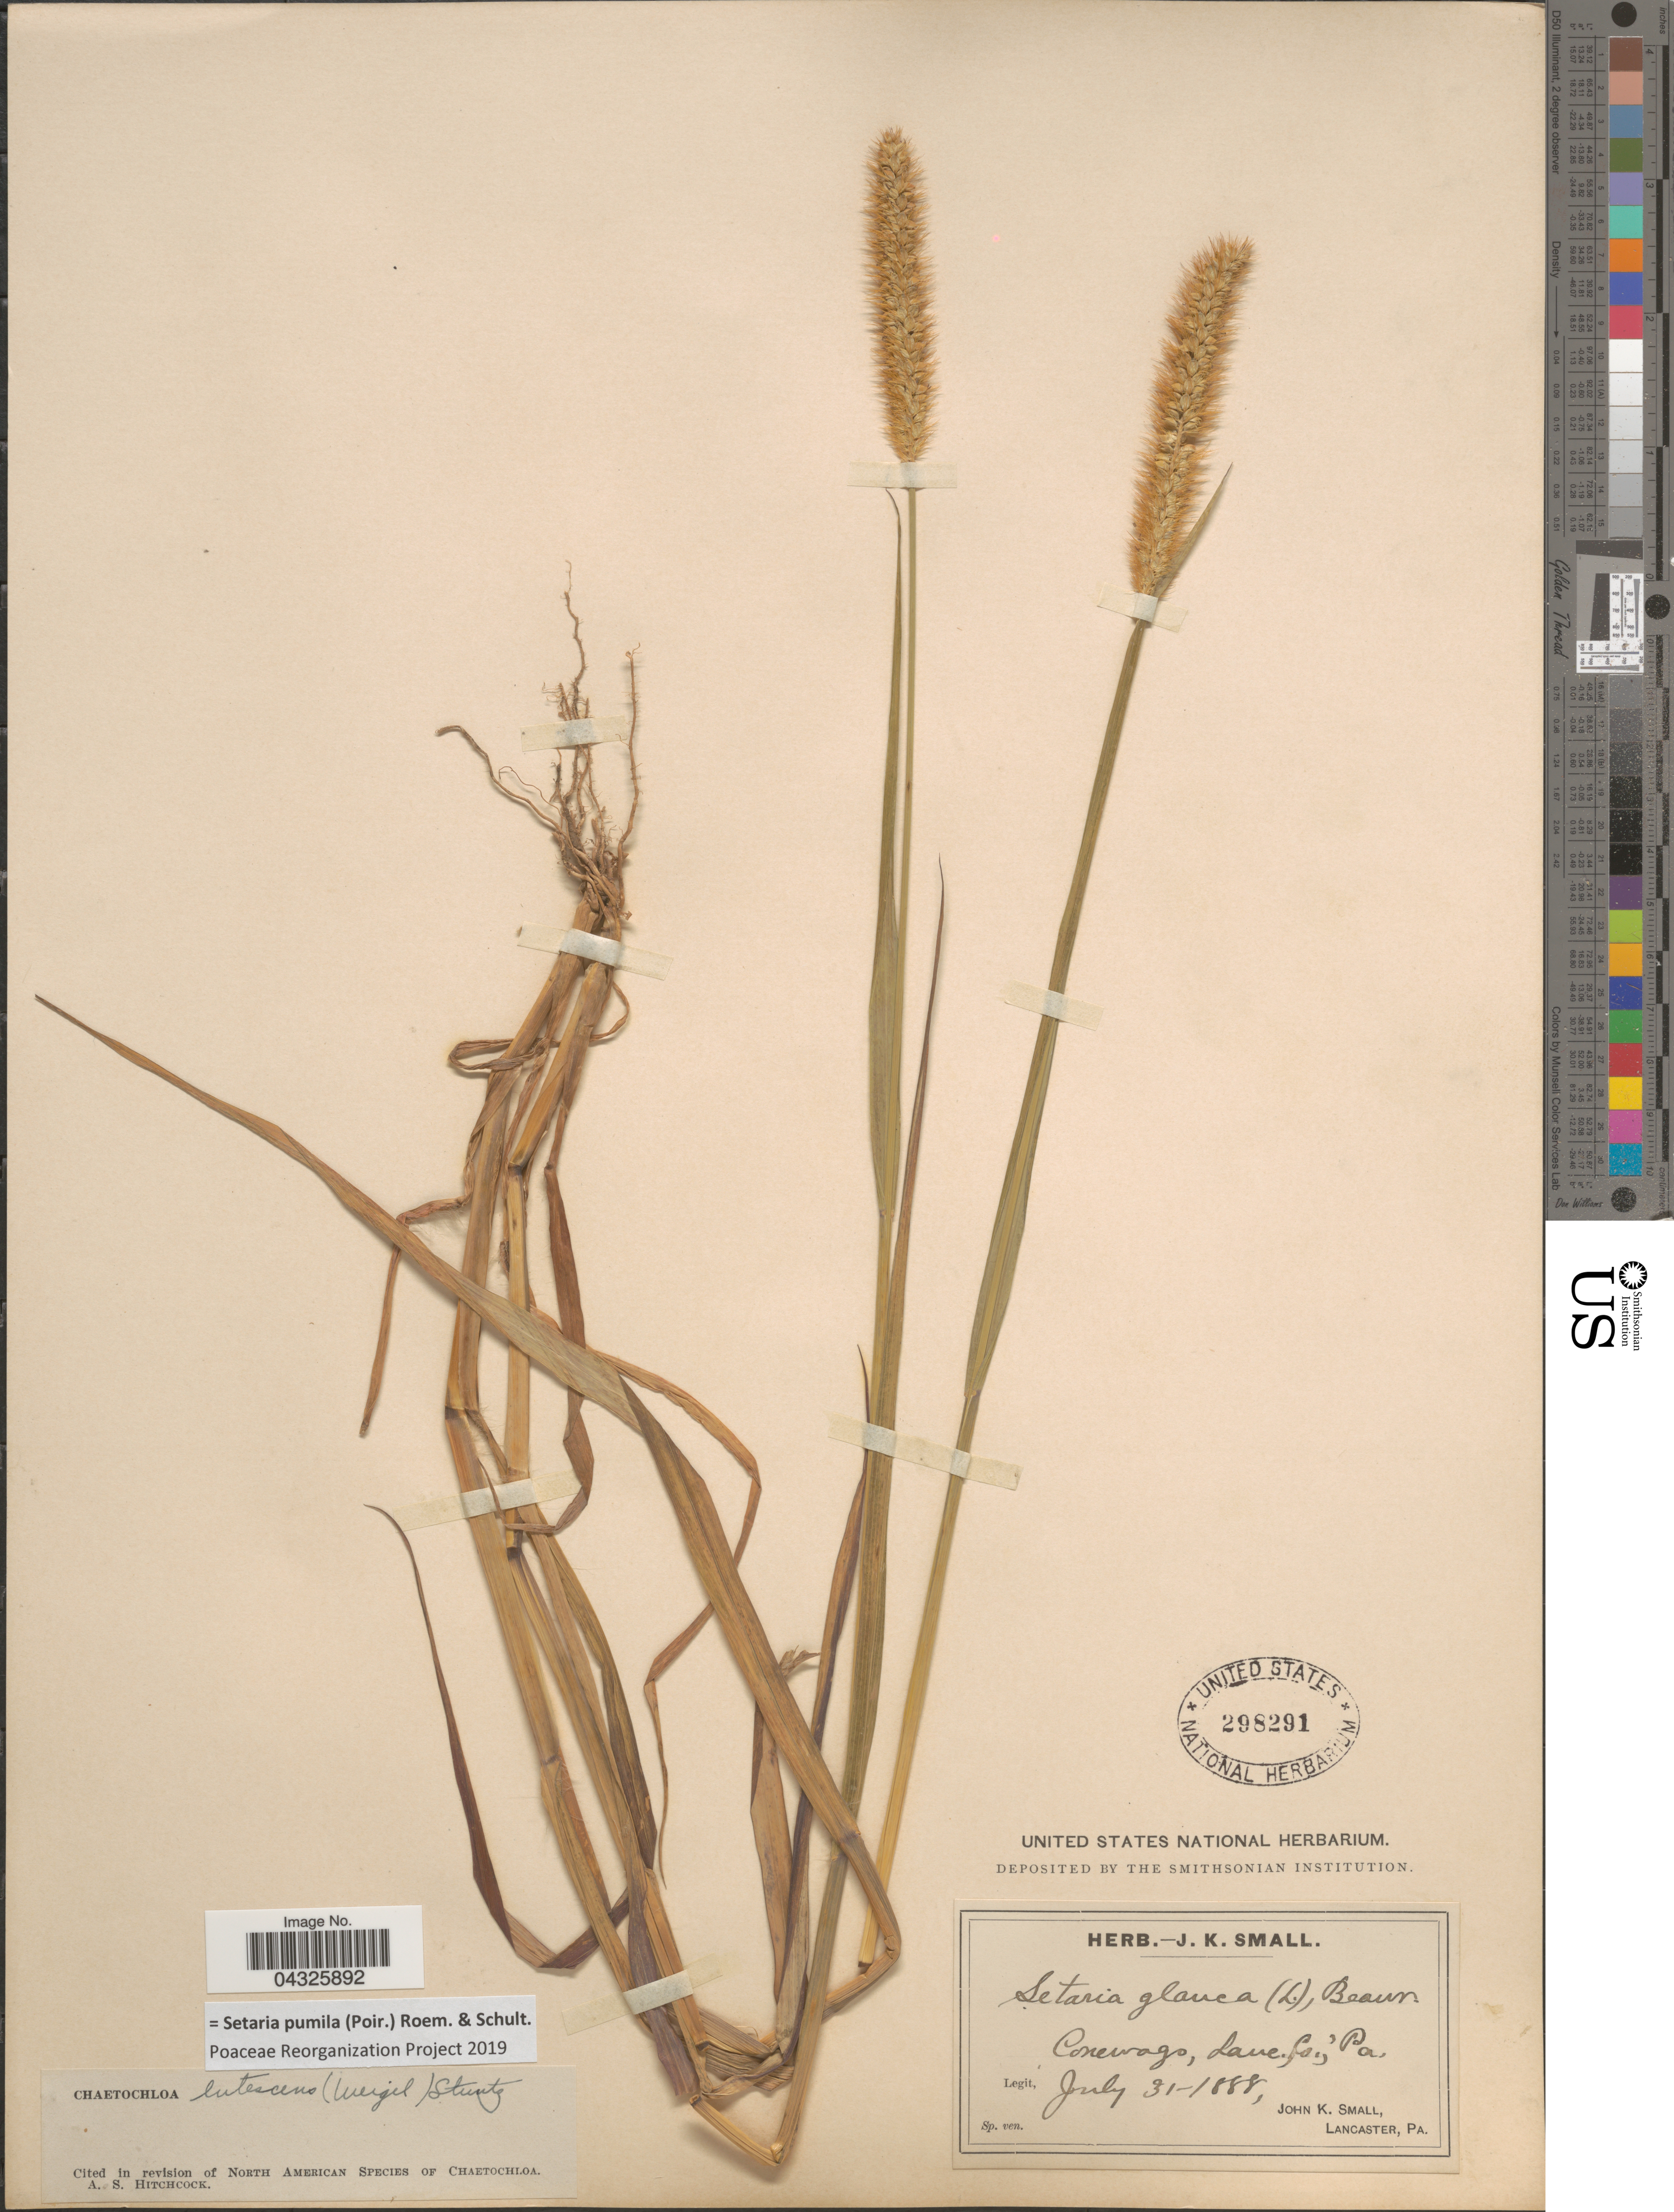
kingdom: Plantae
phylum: Tracheophyta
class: Liliopsida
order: Poales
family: Poaceae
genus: Setaria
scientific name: Setaria pumila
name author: (Poir.) Roem. & Schult.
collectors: J. K. Small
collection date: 1888-07-31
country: United States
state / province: Pennsylvania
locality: Conewago, Lane Co.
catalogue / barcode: US 298291